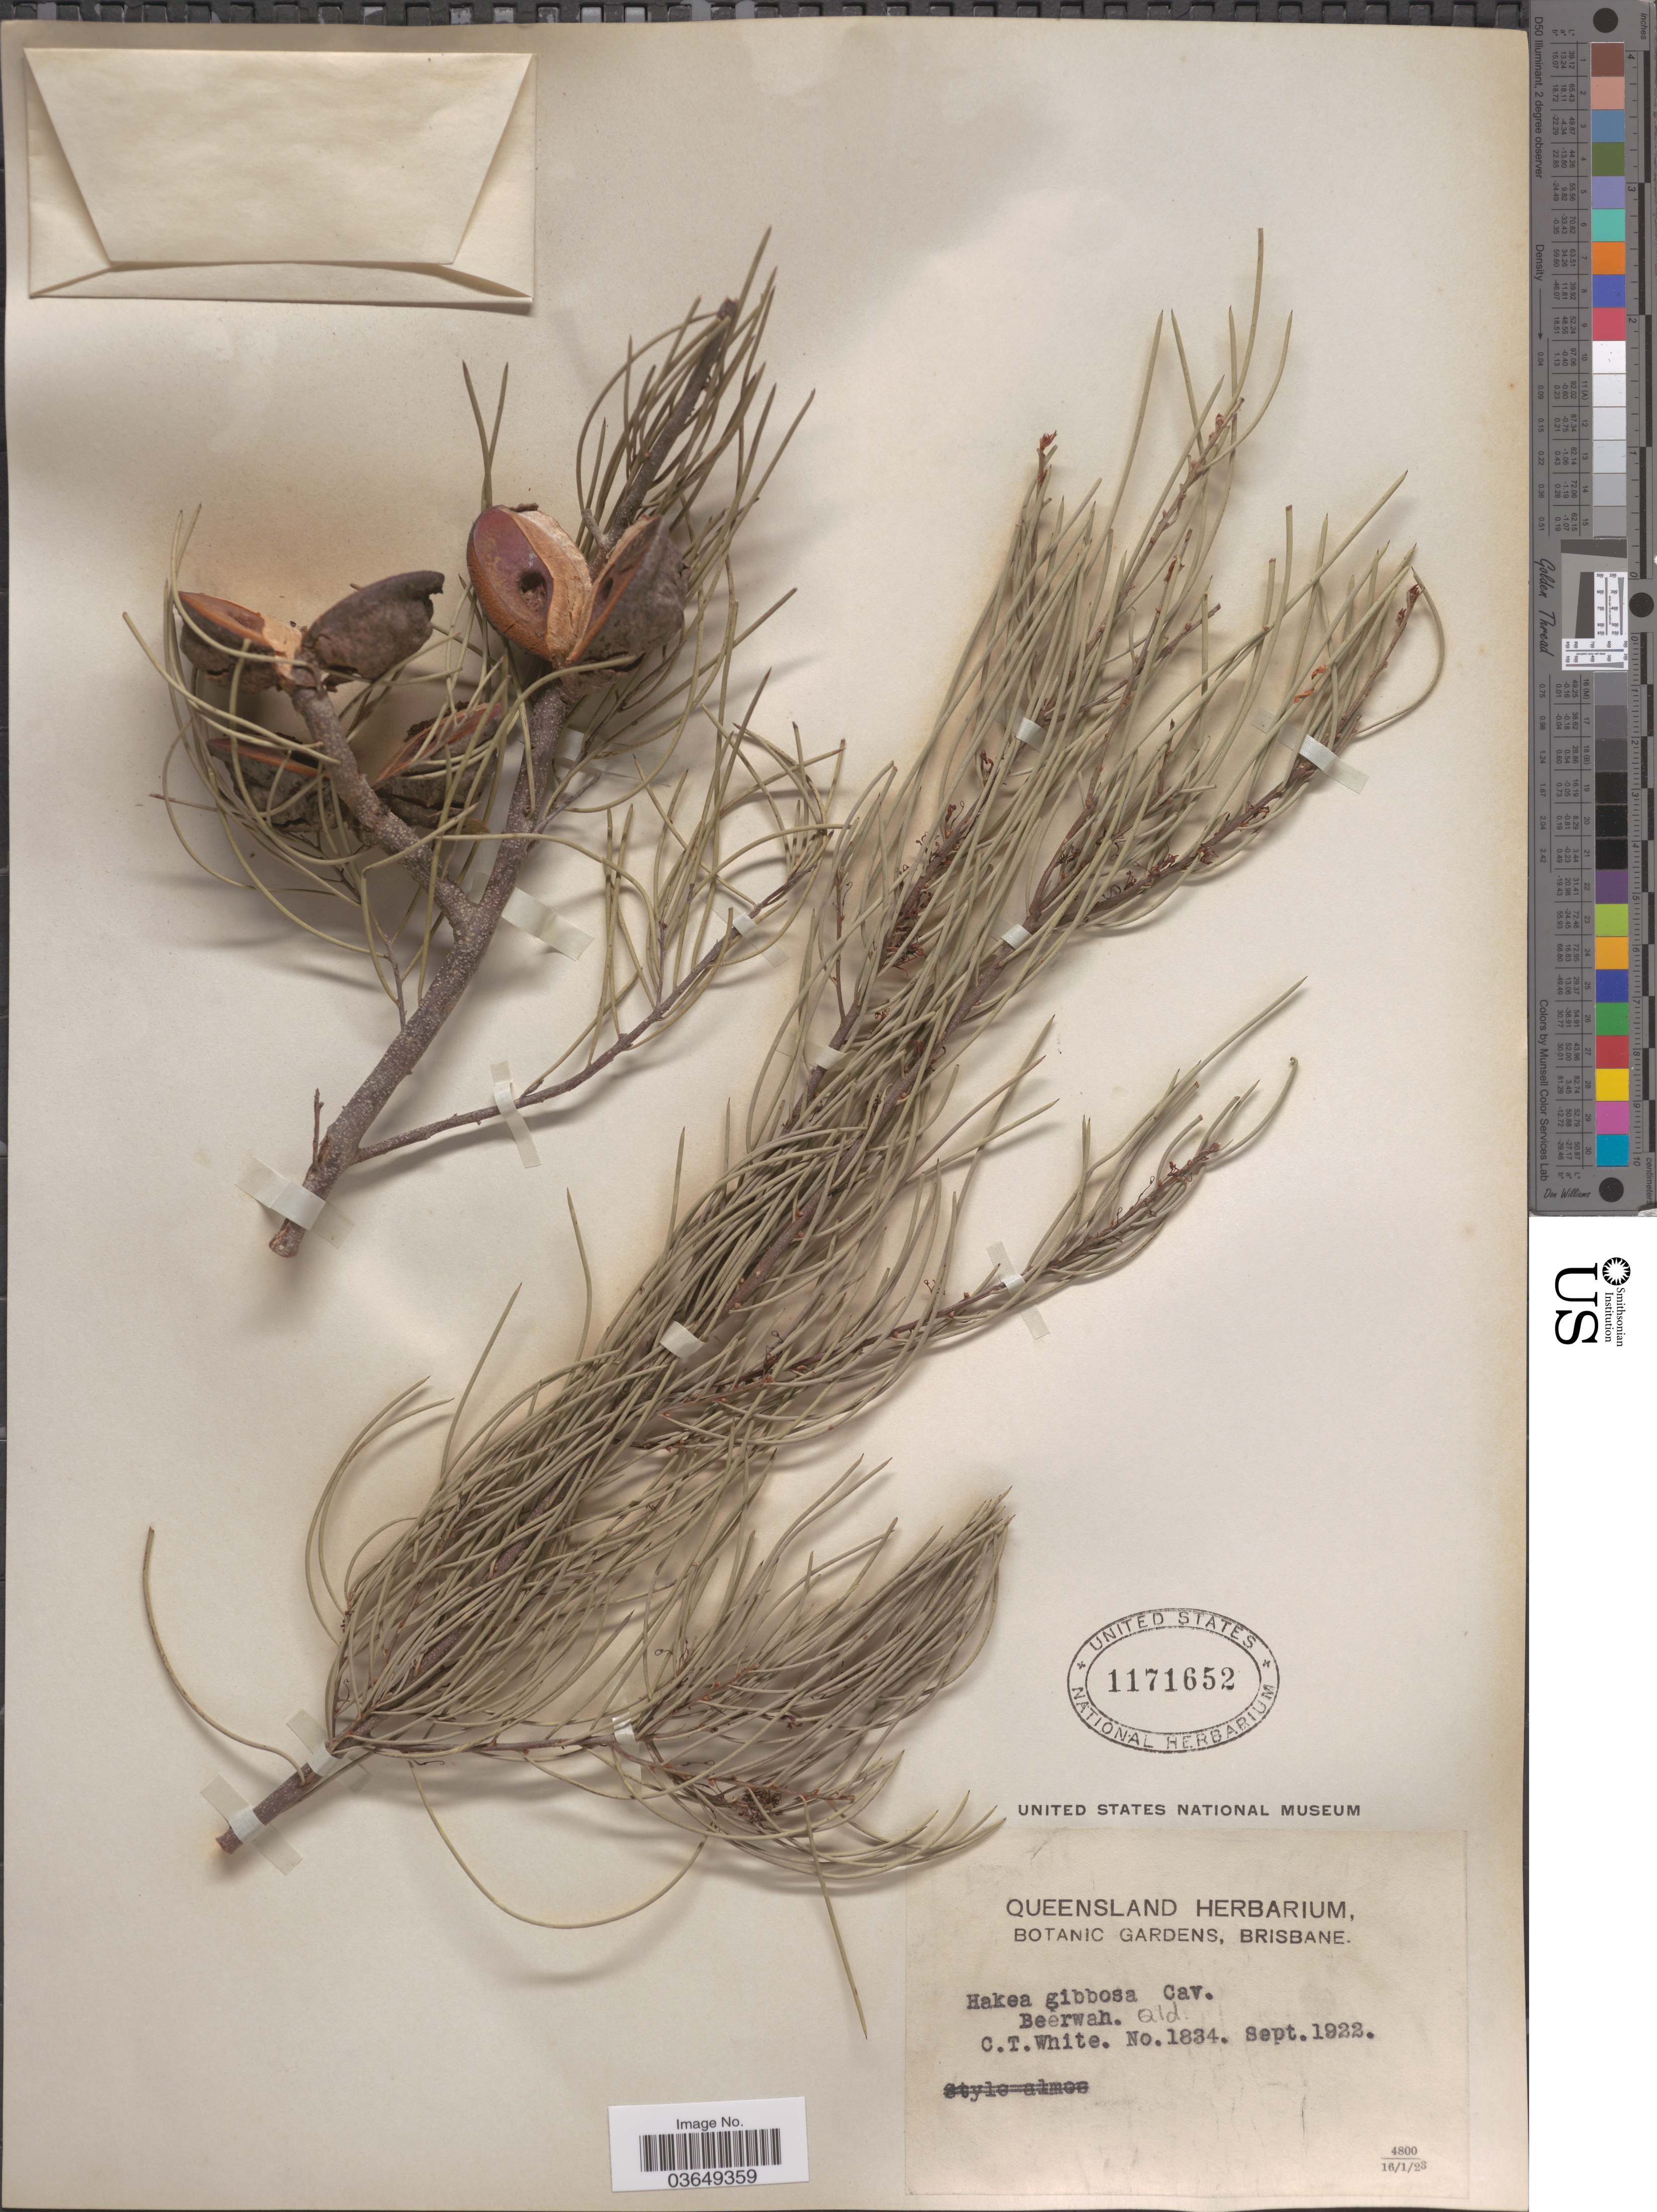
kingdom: Plantae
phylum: Tracheophyta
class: Magnoliopsida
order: Proteales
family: Proteaceae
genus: Hakea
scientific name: Hakea gibbosa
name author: (Sm.) Cav.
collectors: C. T. White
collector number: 1834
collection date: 1922-09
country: Australia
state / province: Queensland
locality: Beerwah.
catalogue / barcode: US 1171652